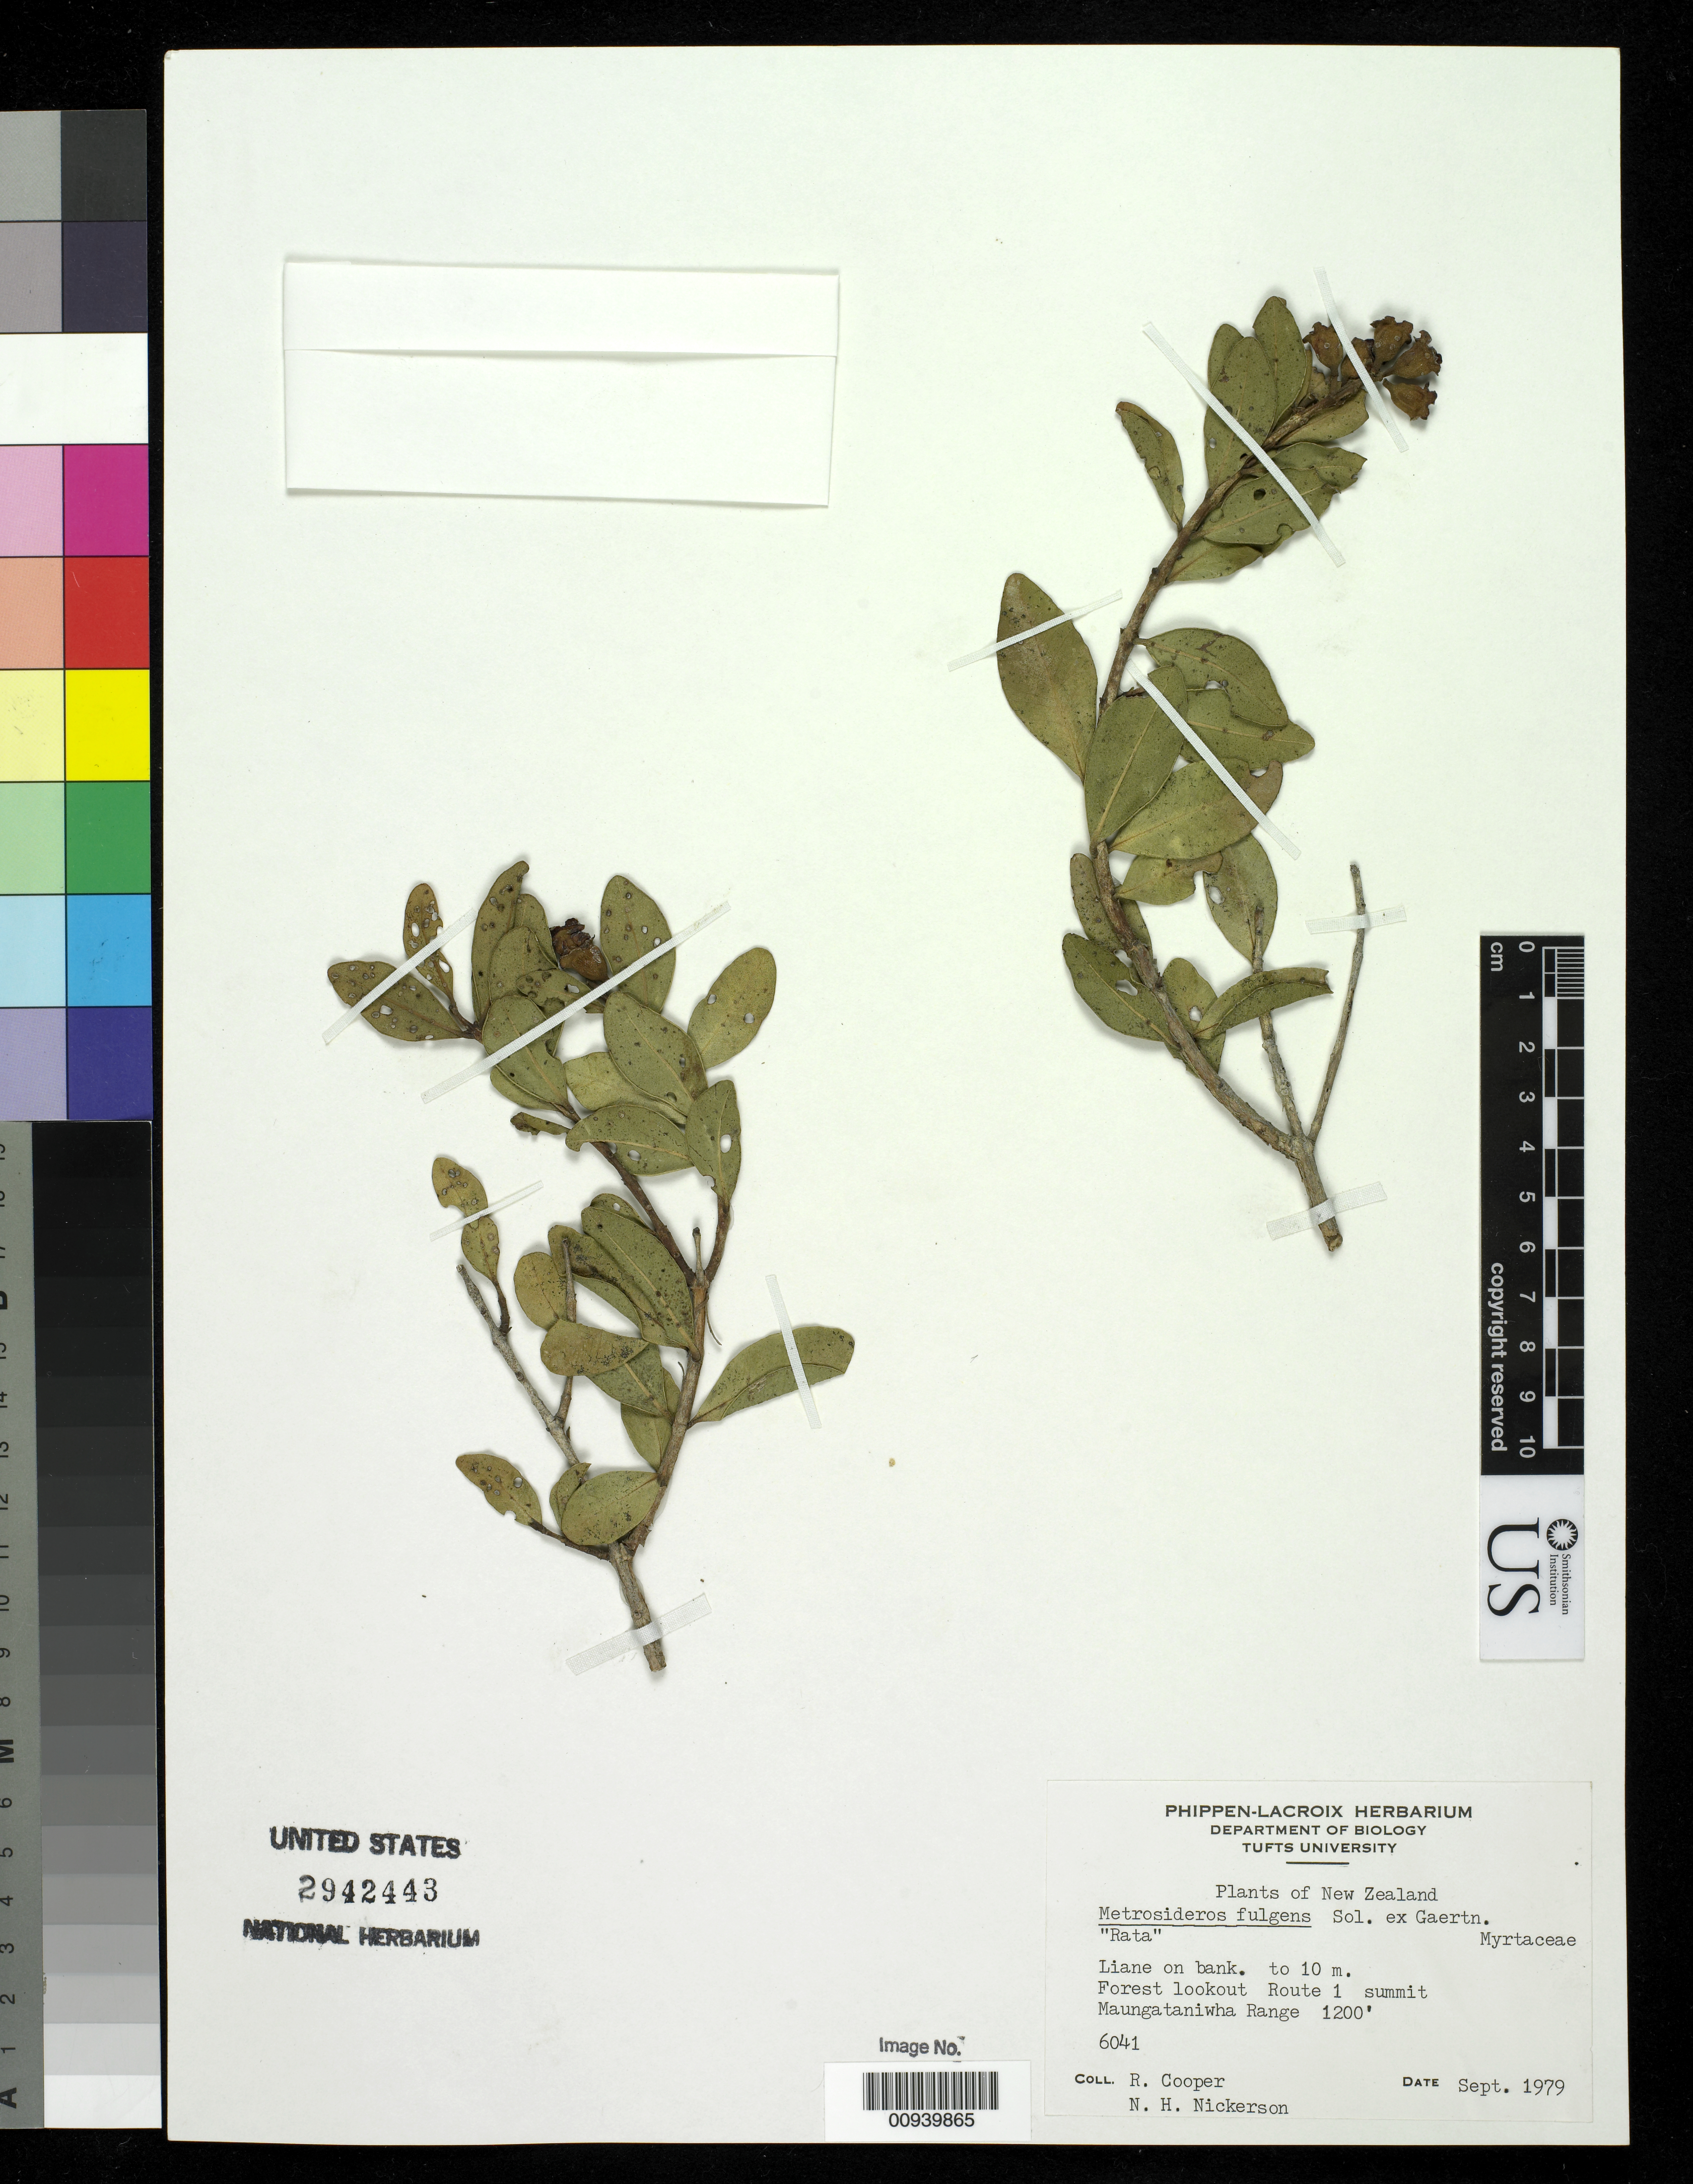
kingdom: Plantae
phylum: Tracheophyta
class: Magnoliopsida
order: Myrtales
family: Myrtaceae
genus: Metrosideros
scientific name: Metrosideros fulgens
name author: Gaertn.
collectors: R. Cooper & N. Nickerson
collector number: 6041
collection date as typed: Sep 1979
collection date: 1979-09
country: New Zealand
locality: Maungataniwha Range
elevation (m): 366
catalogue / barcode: US 939865